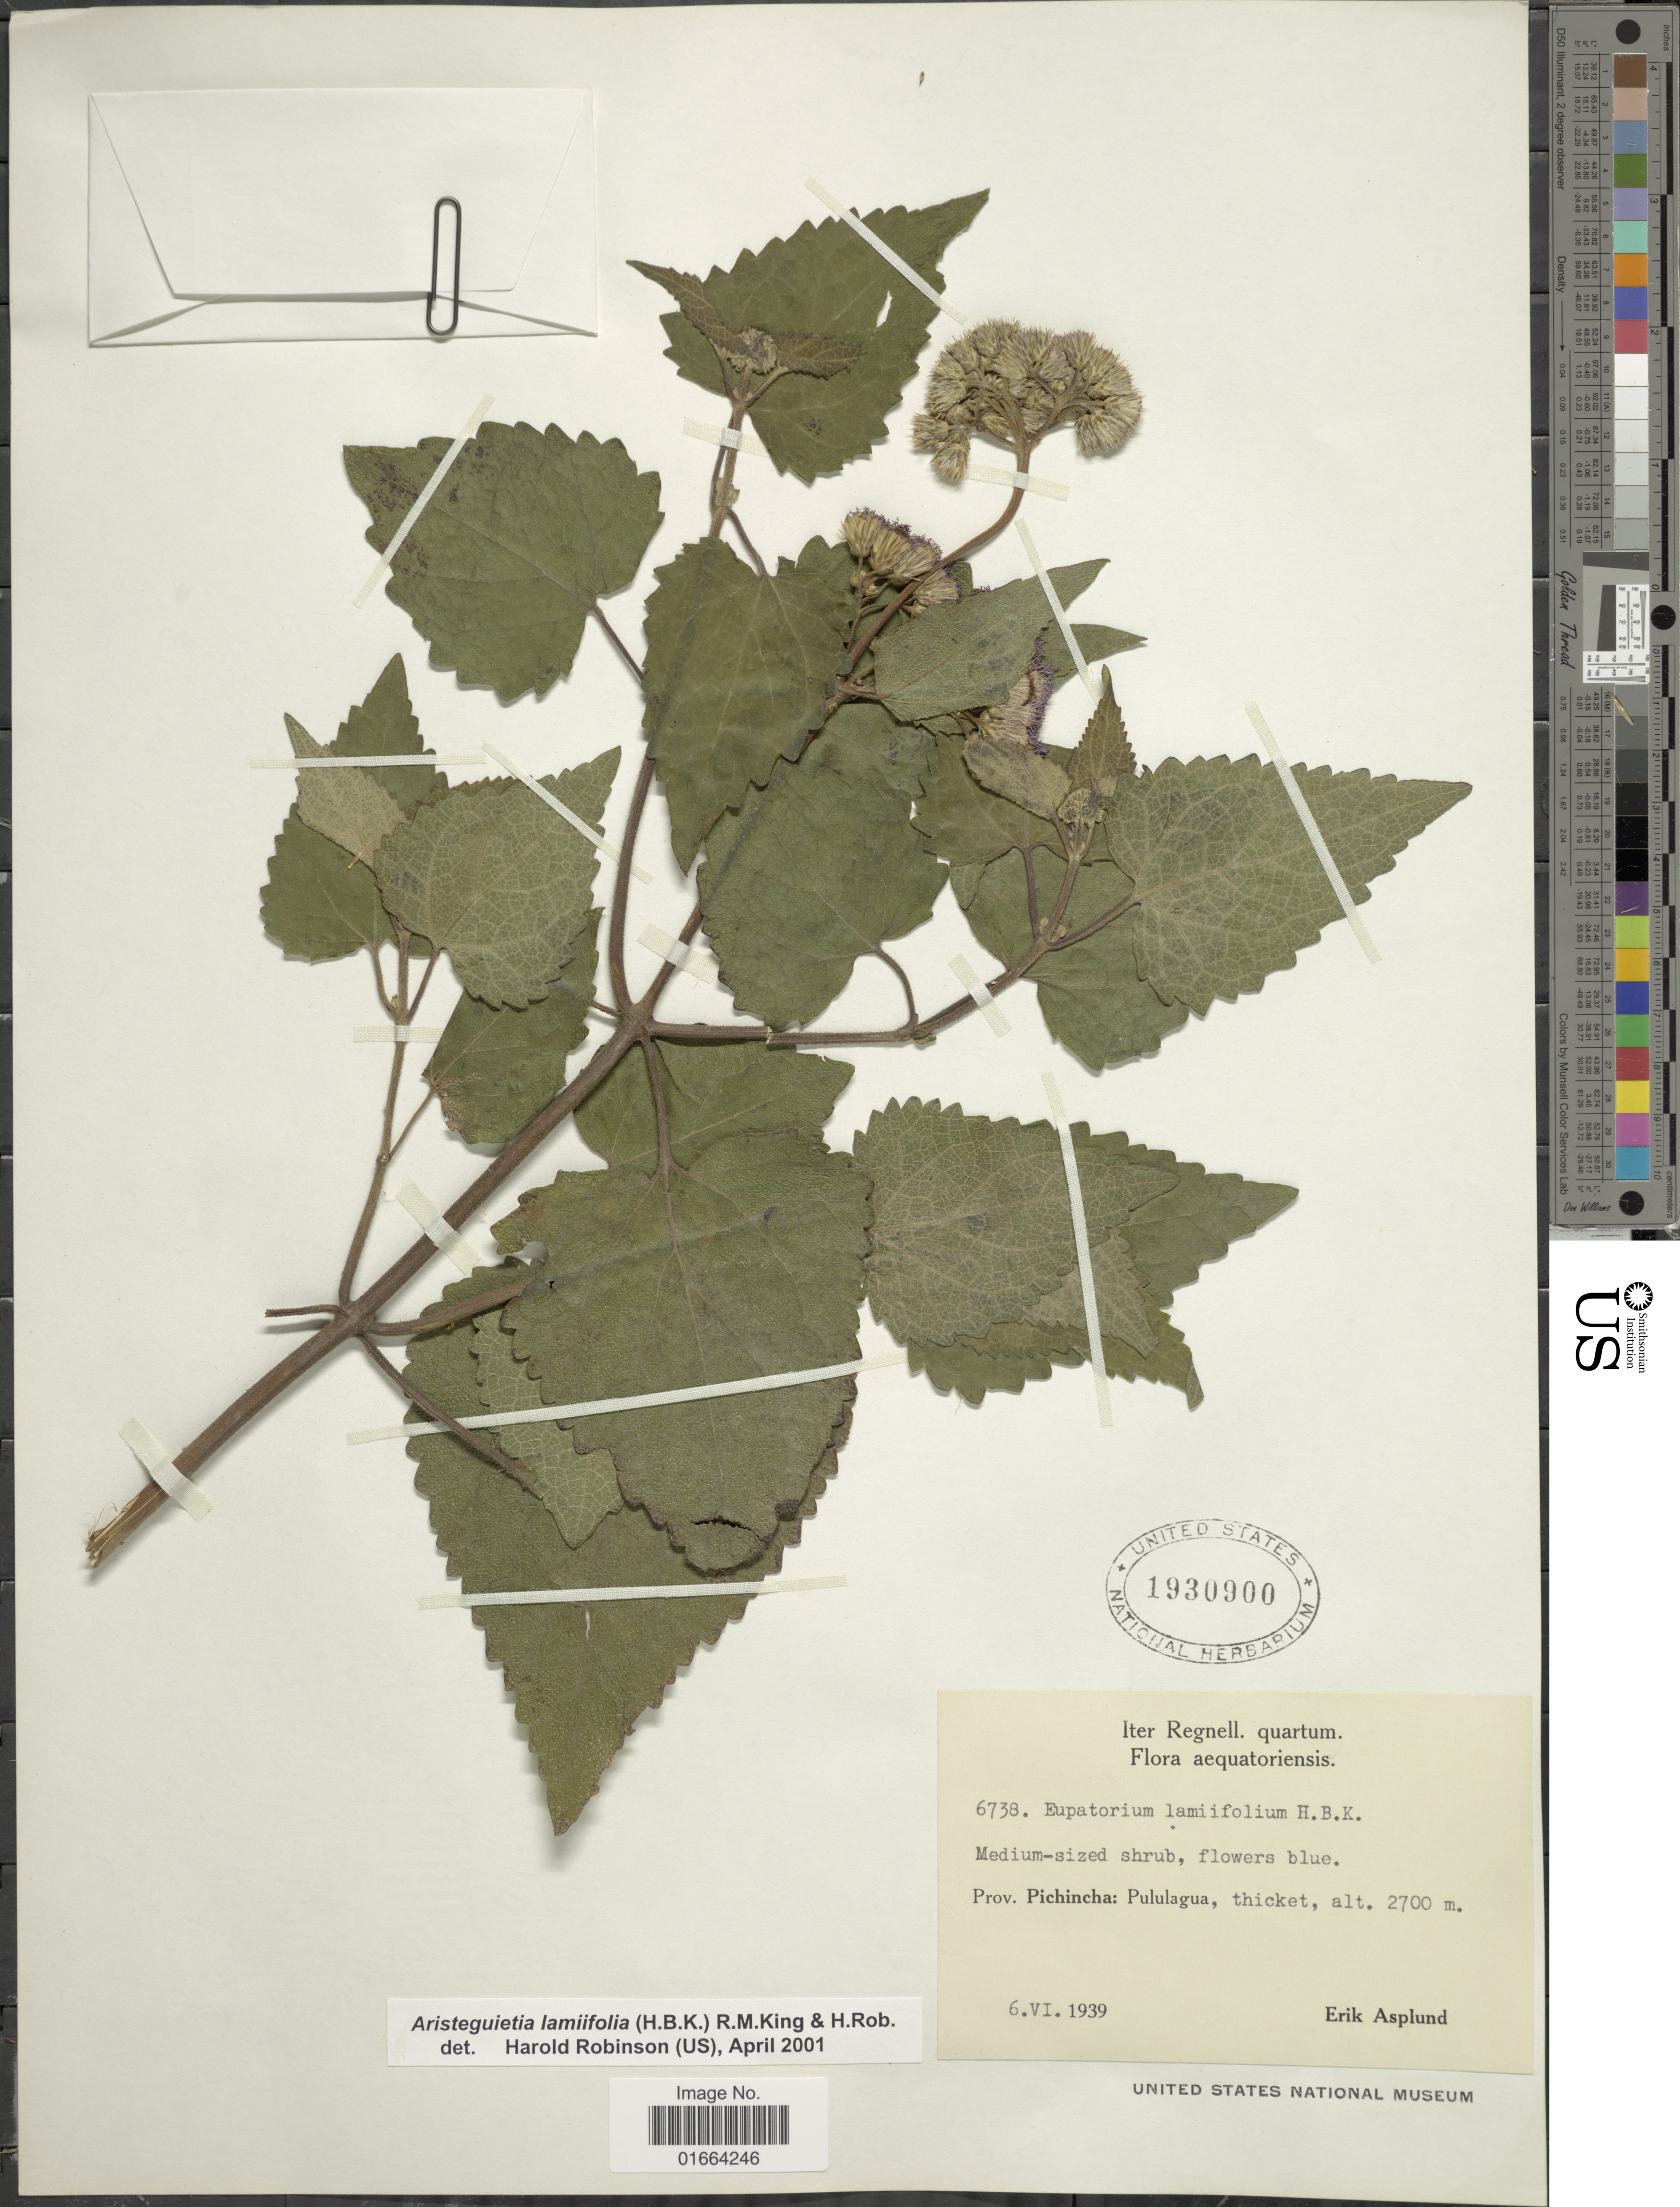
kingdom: Plantae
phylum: Tracheophyta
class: Magnoliopsida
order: Asterales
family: Asteraceae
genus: Aristeguietia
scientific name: Aristeguietia lamiifolia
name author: (Kunth) R.M. King & H. Rob.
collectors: E. Asplund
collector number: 6738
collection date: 1939-06-06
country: Ecuador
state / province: Pichincha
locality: Pululagua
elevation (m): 2700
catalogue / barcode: US 1930900